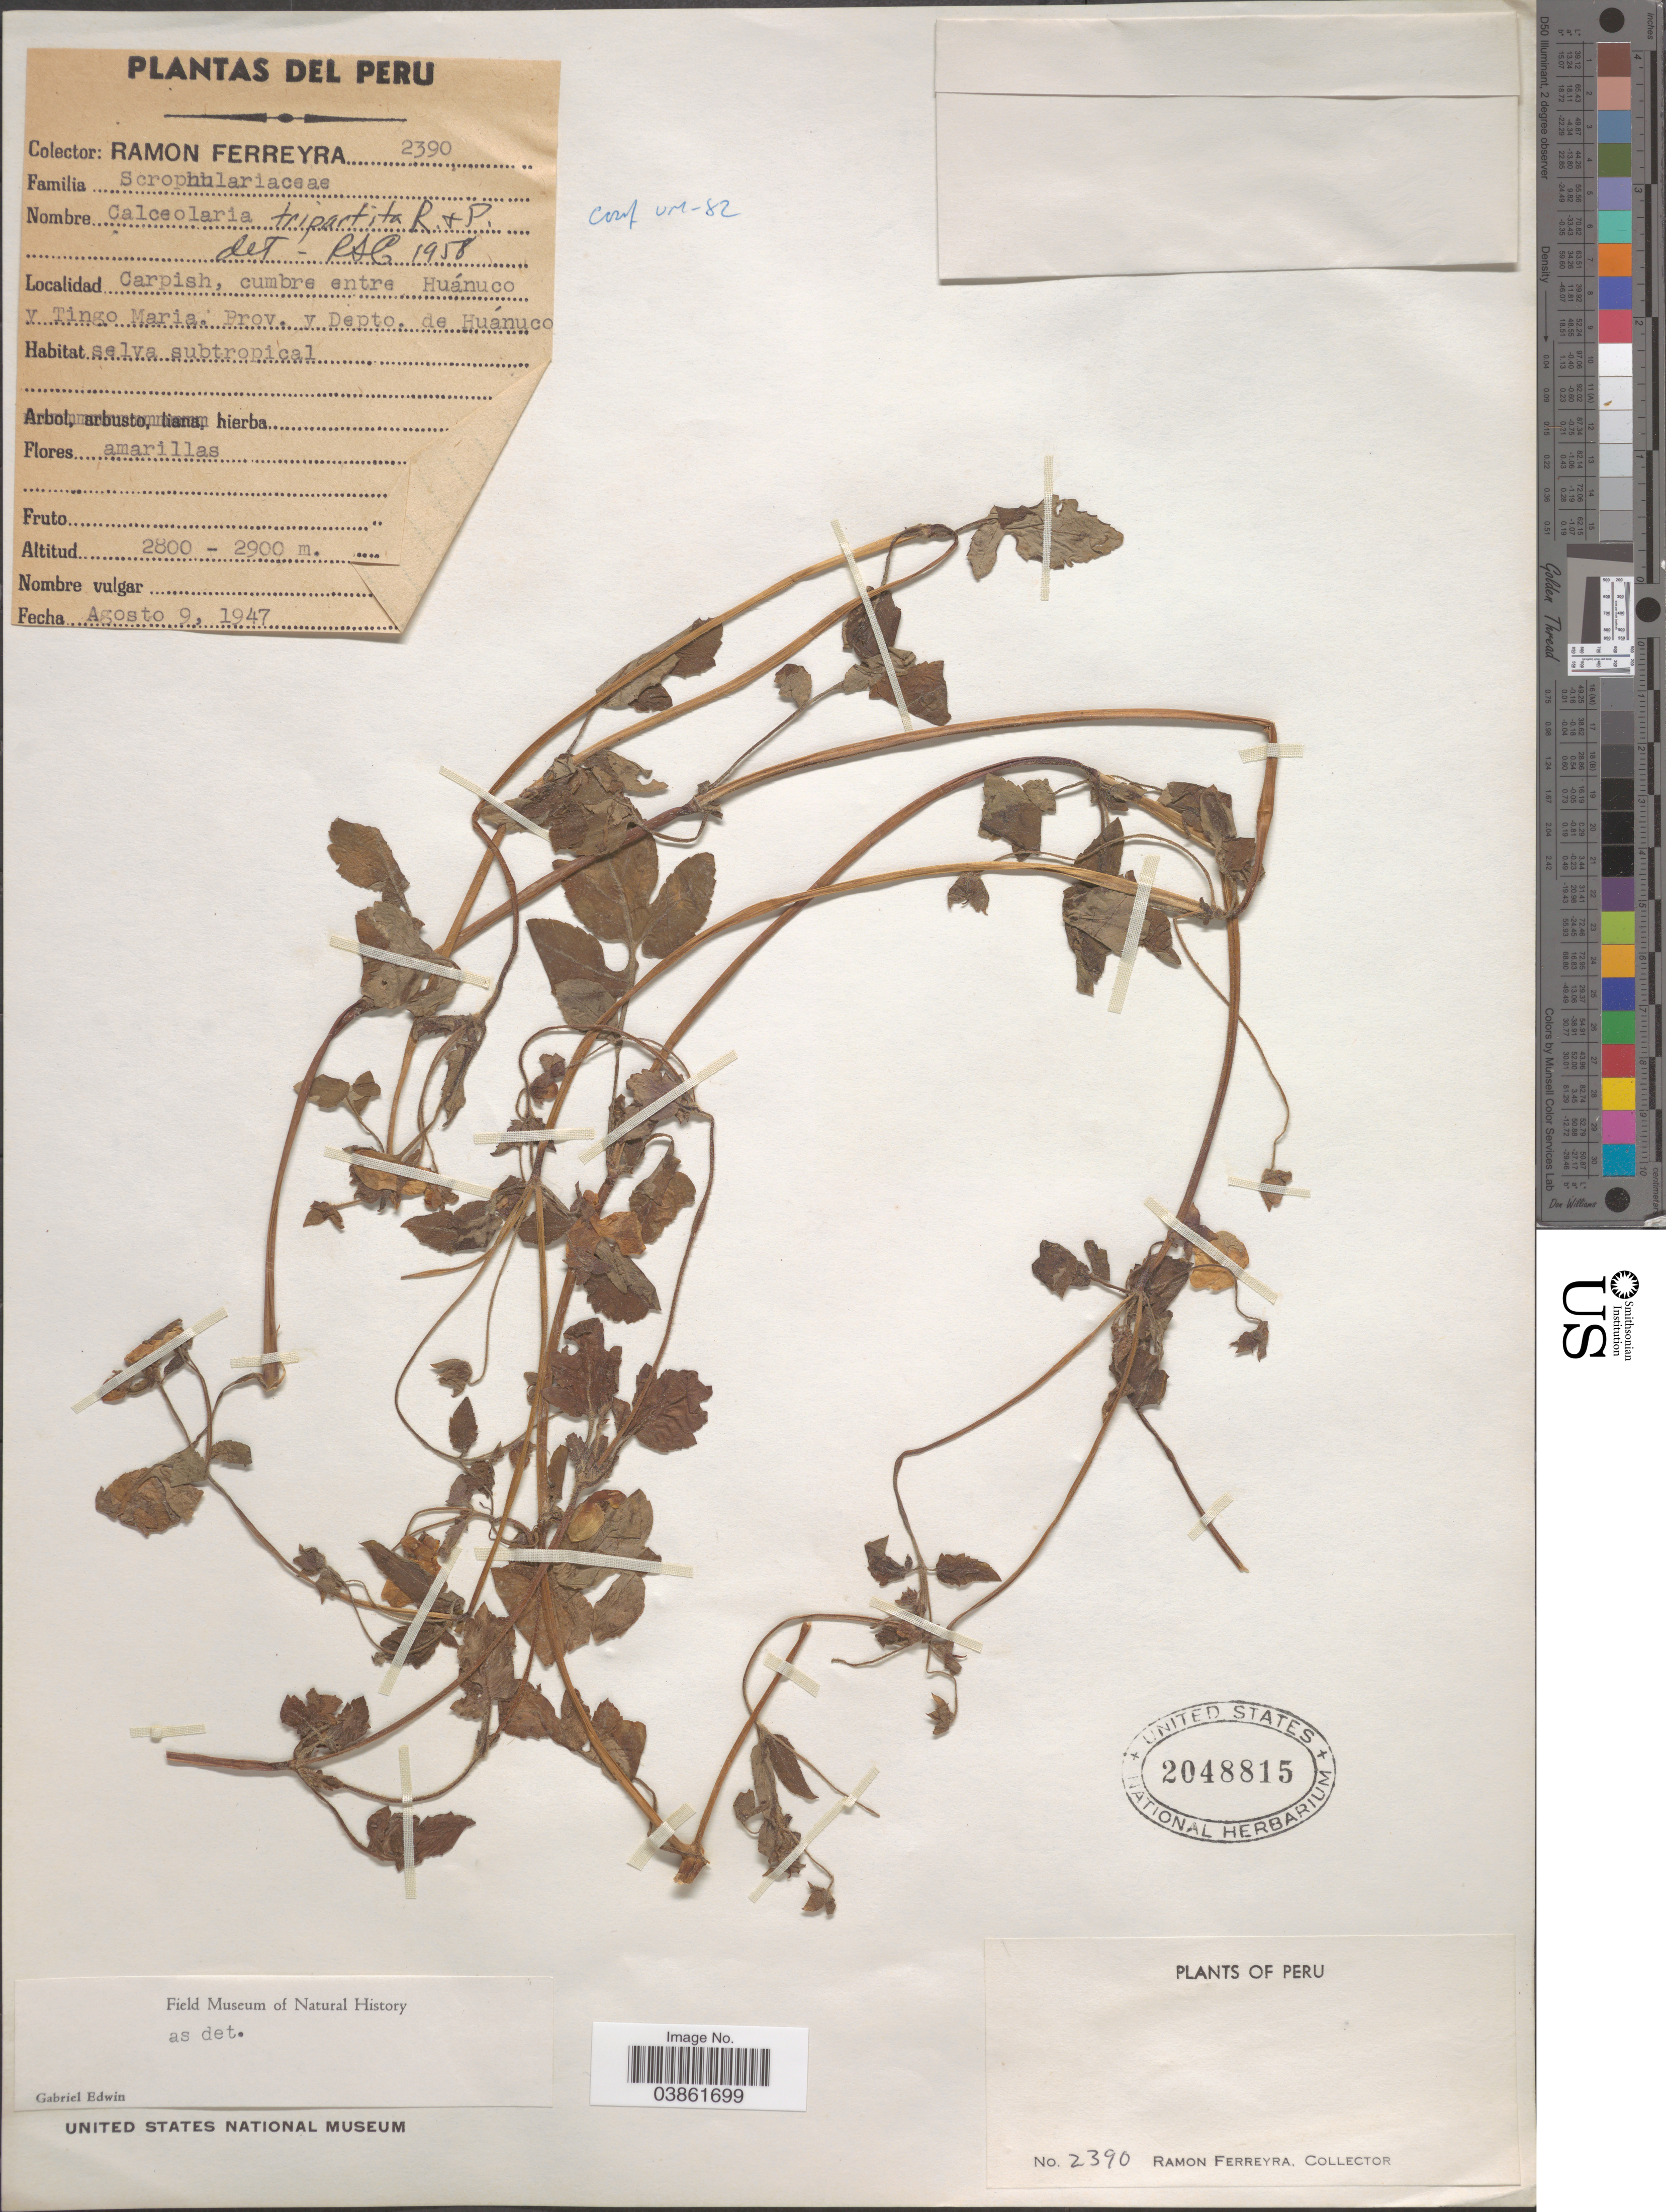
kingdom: Plantae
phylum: Tracheophyta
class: Magnoliopsida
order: Lamiales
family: Calceolariaceae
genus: Calceolaria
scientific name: Calceolaria tripartita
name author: Ruiz & Pav.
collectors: R. A. Ferreyra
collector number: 2390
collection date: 1947-08-09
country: Peru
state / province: Huánuco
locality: Carpish, cumbre entre Huánuco y Tingo Maria. Prov. y Depto. de Huánuco.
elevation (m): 2800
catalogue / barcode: US 2048815